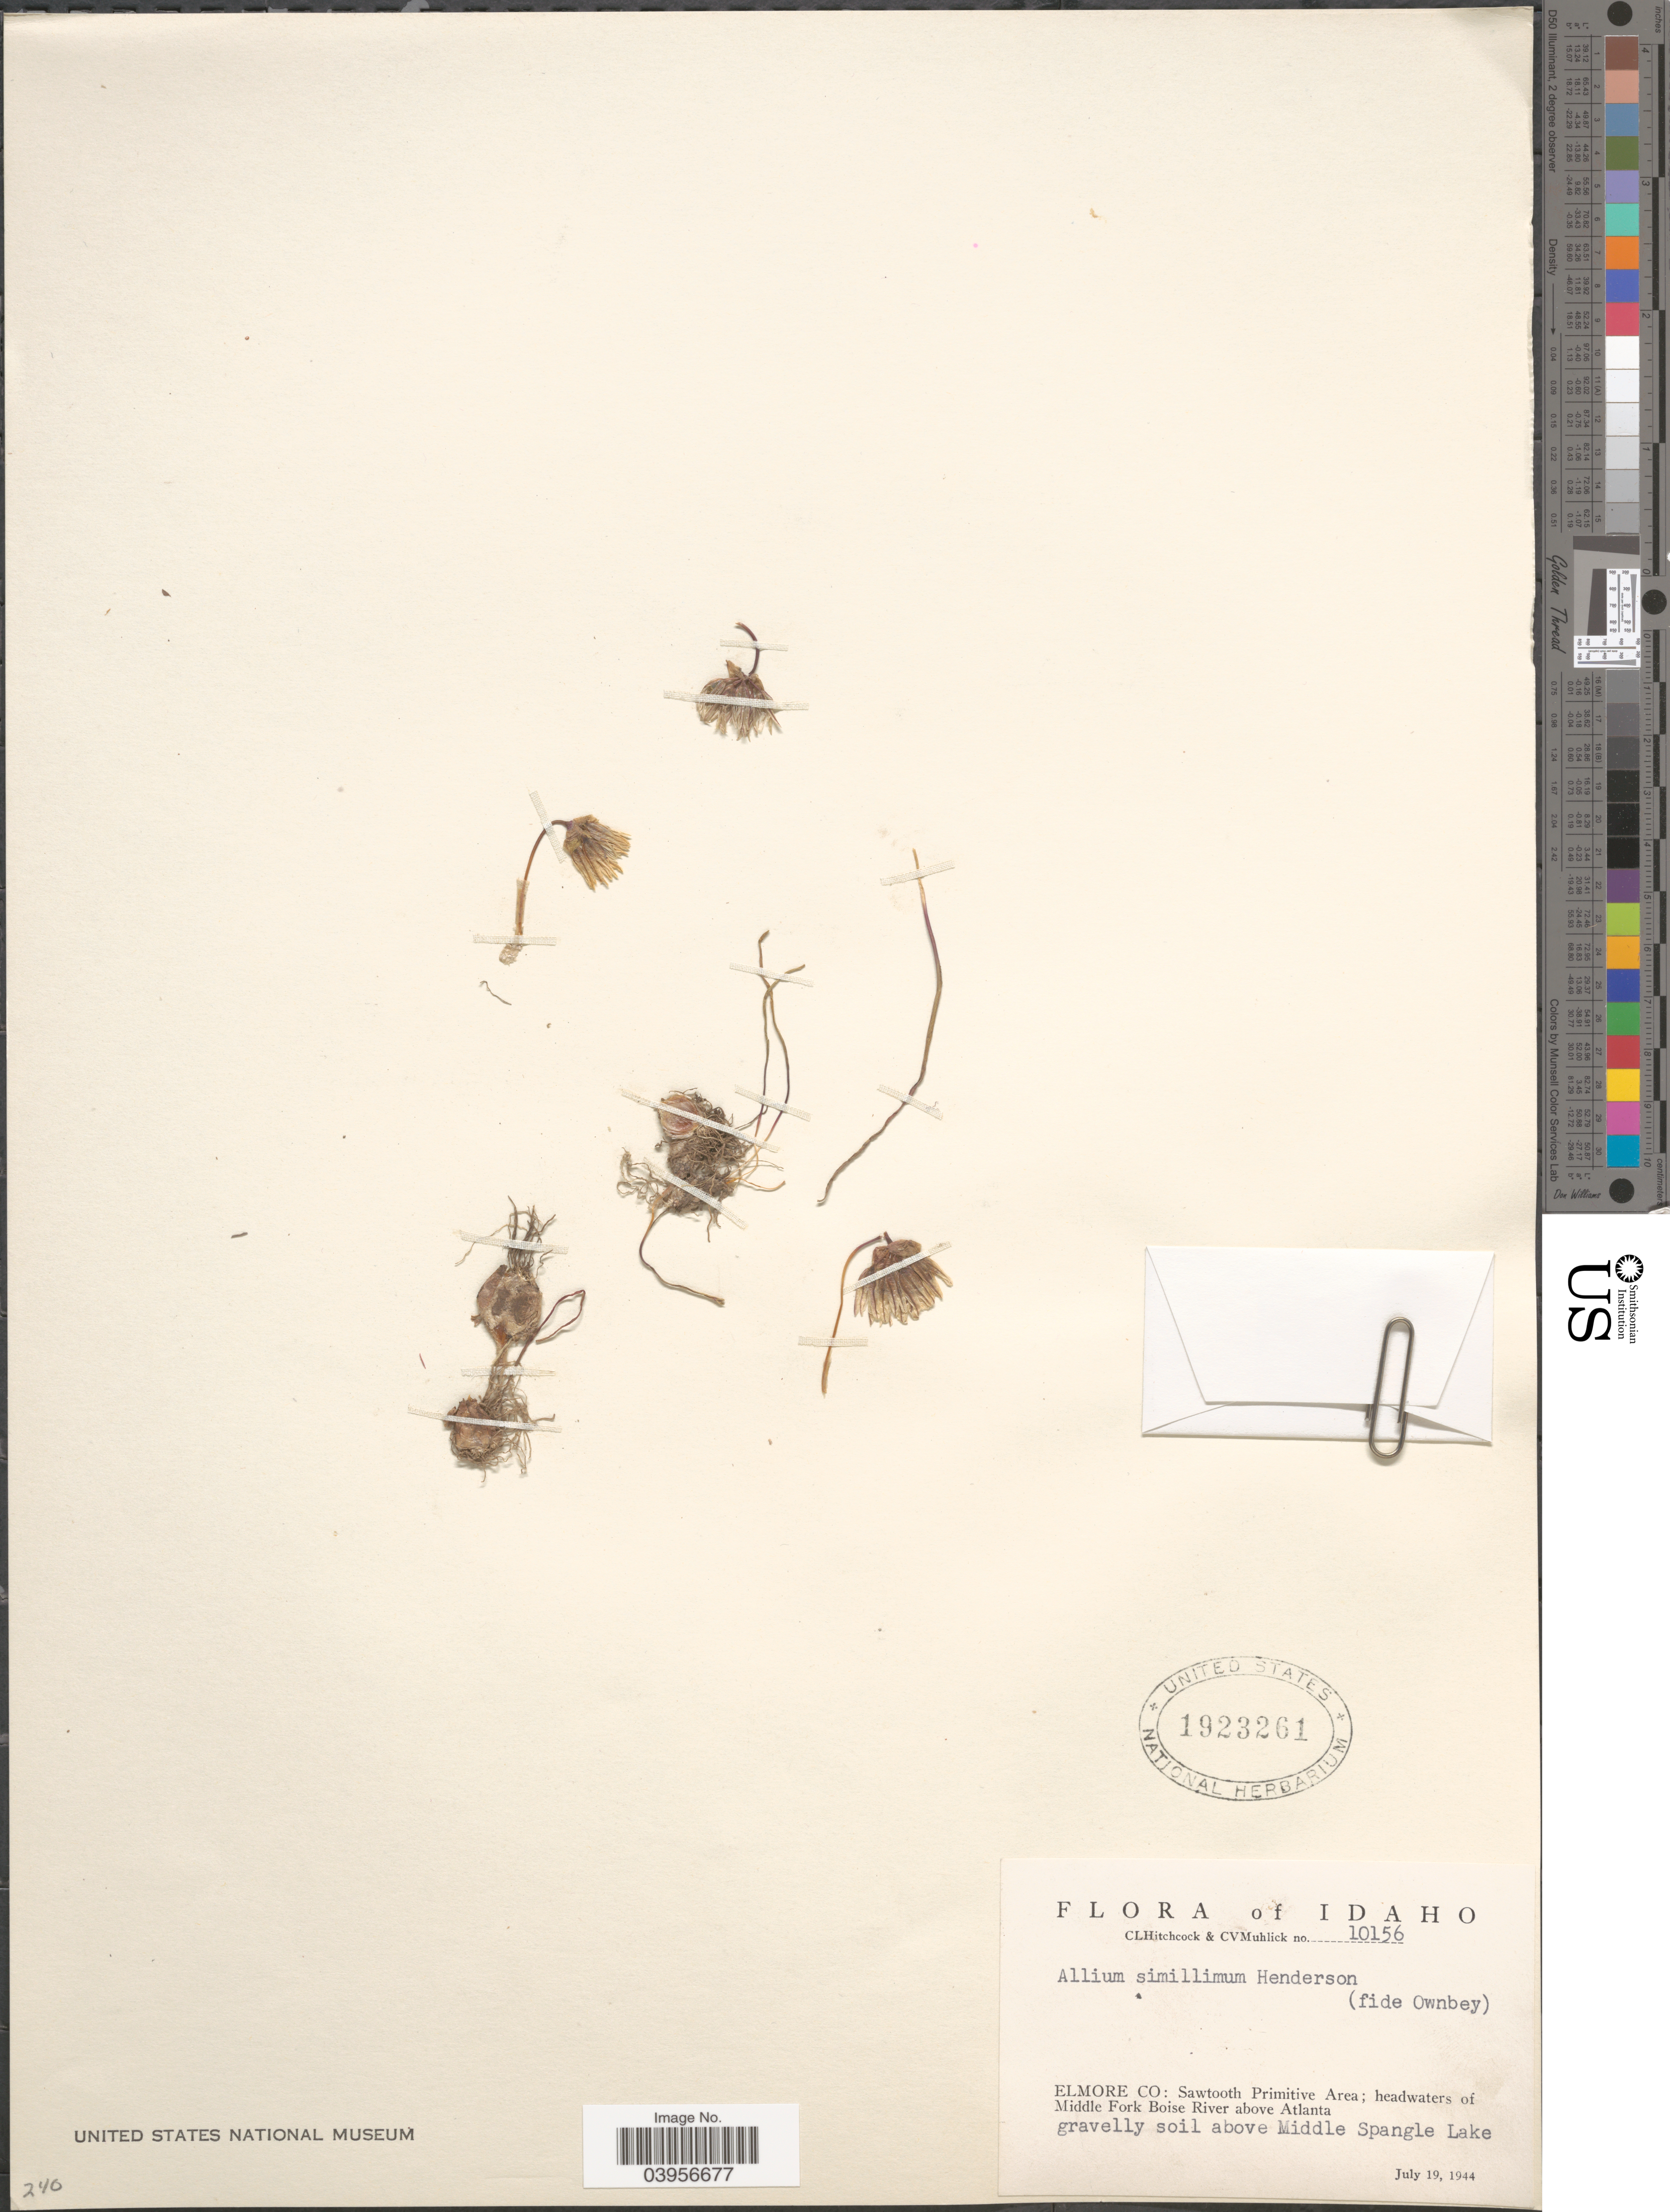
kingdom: Plantae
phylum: Tracheophyta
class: Liliopsida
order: Asparagales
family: Amaryllidaceae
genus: Allium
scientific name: Allium simillimum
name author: L.F. Hend.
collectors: C. L. Hitchcock & C. V. Muhlick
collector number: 10156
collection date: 1944-07-19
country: United States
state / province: Idaho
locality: Elmore Co: Sawtooth Primitive Area; headwaters of Middle Fork Boise River above Atlanta gravelly soil above Middle Spangle Lake.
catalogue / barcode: US 1923261